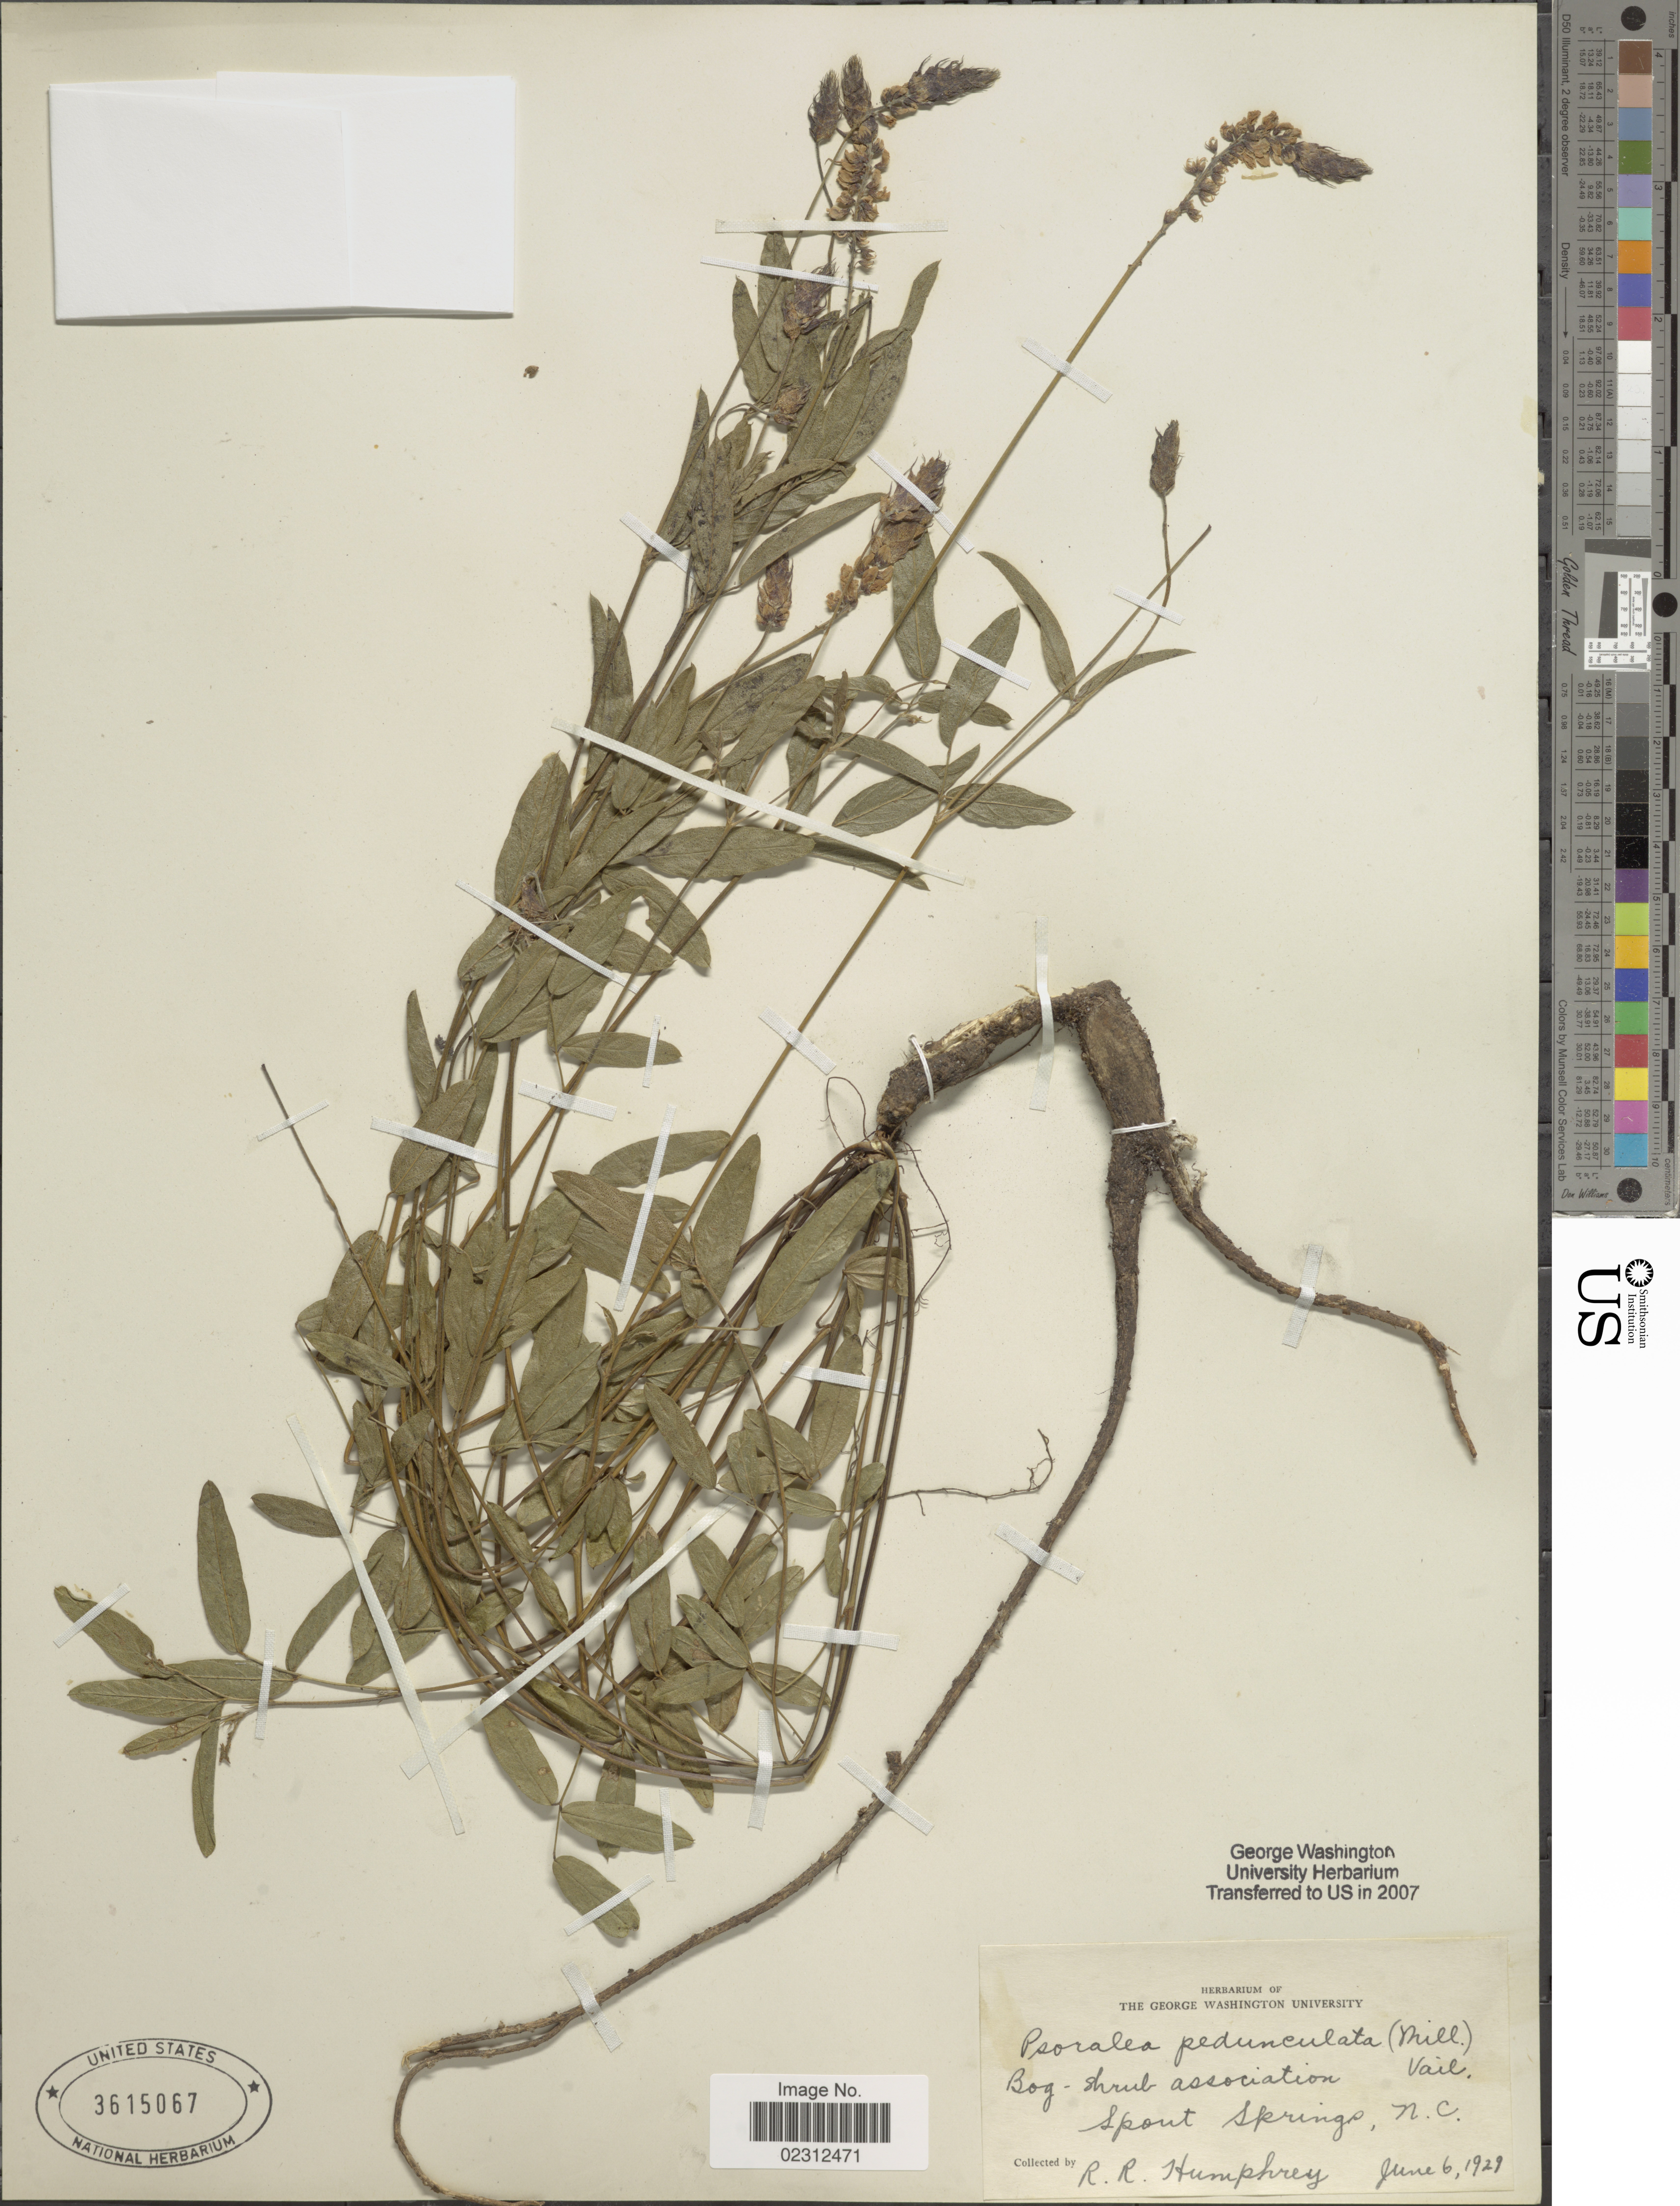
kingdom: Plantae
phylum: Tracheophyta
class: Magnoliopsida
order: Fabales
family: Fabaceae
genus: Psoralea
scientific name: Psoralea pedunculata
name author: (Mill.) Vail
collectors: R. Humphrey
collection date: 1929-06-06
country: United States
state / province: North Carolina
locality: Spont Springs, N.C.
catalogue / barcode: US 3615067